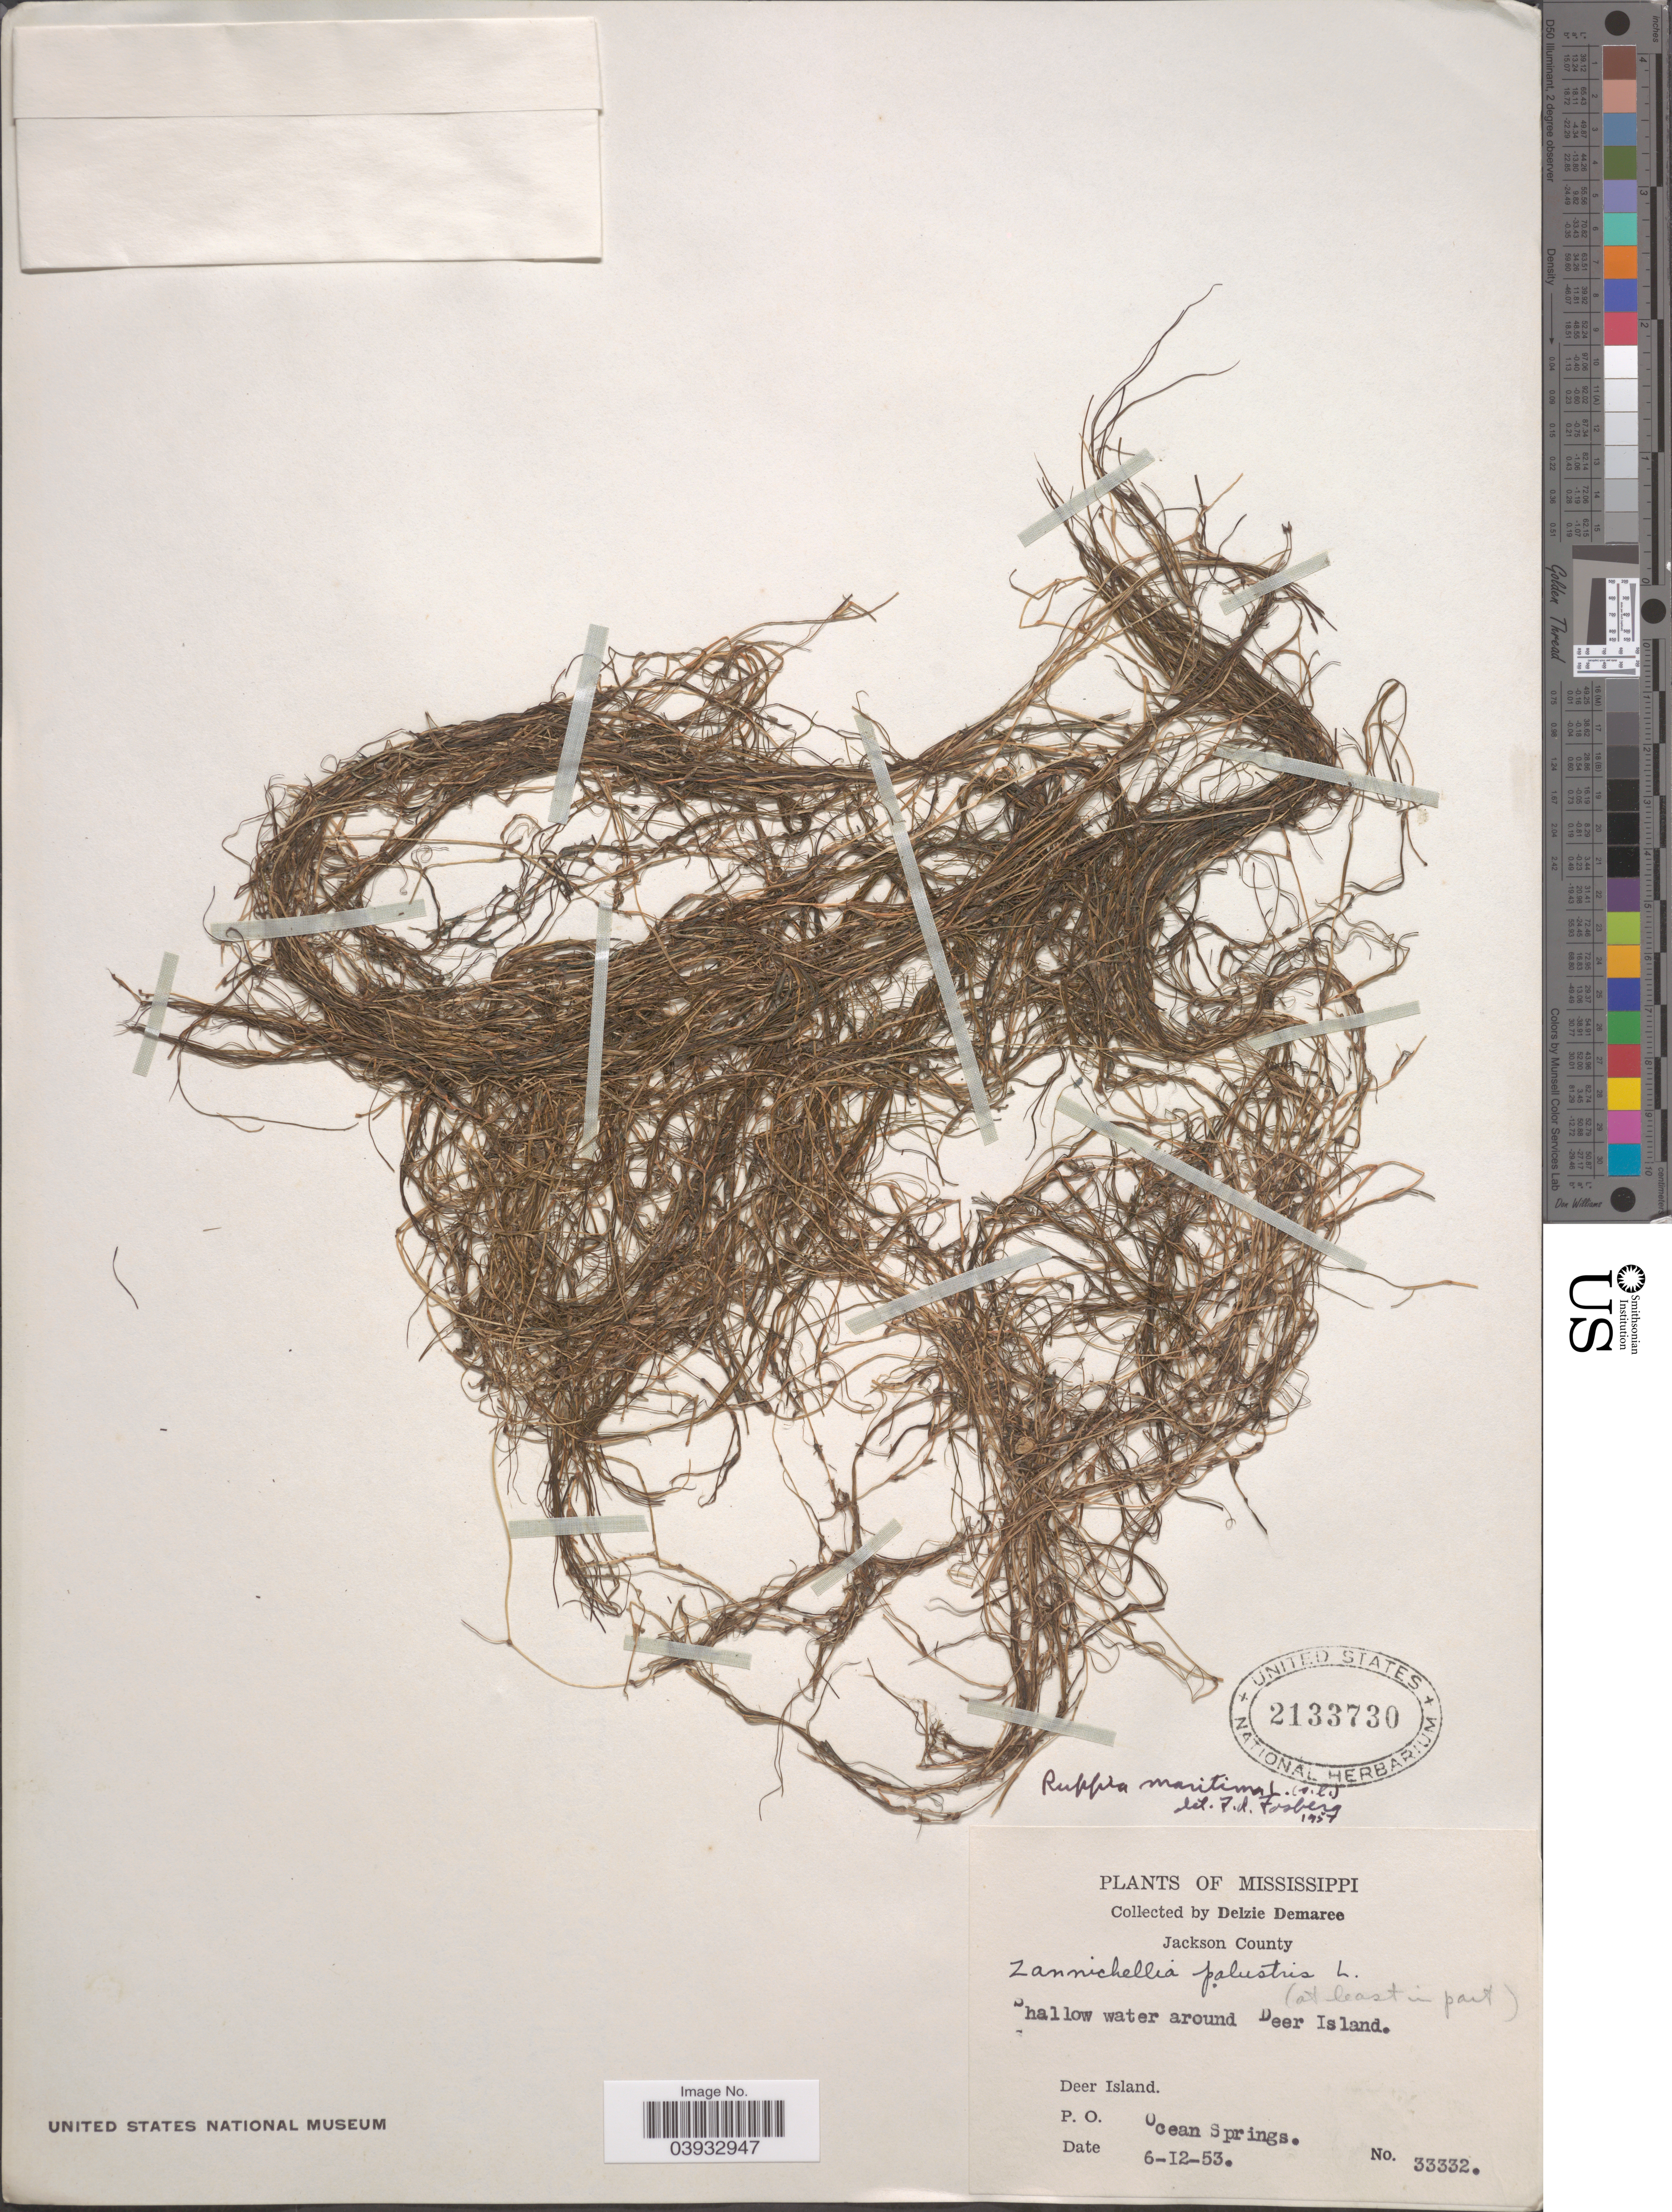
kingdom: Plantae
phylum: Tracheophyta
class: Liliopsida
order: Alismatales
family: Ruppiaceae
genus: Ruppia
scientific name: Ruppia maritima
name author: L.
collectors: D. Demaree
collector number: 33332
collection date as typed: Transcribed d/m/y: 12/6/53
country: United States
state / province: Mississippi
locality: Jackson County. Around Deer Island. P. O. Ocean Springs.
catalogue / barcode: US 2133730